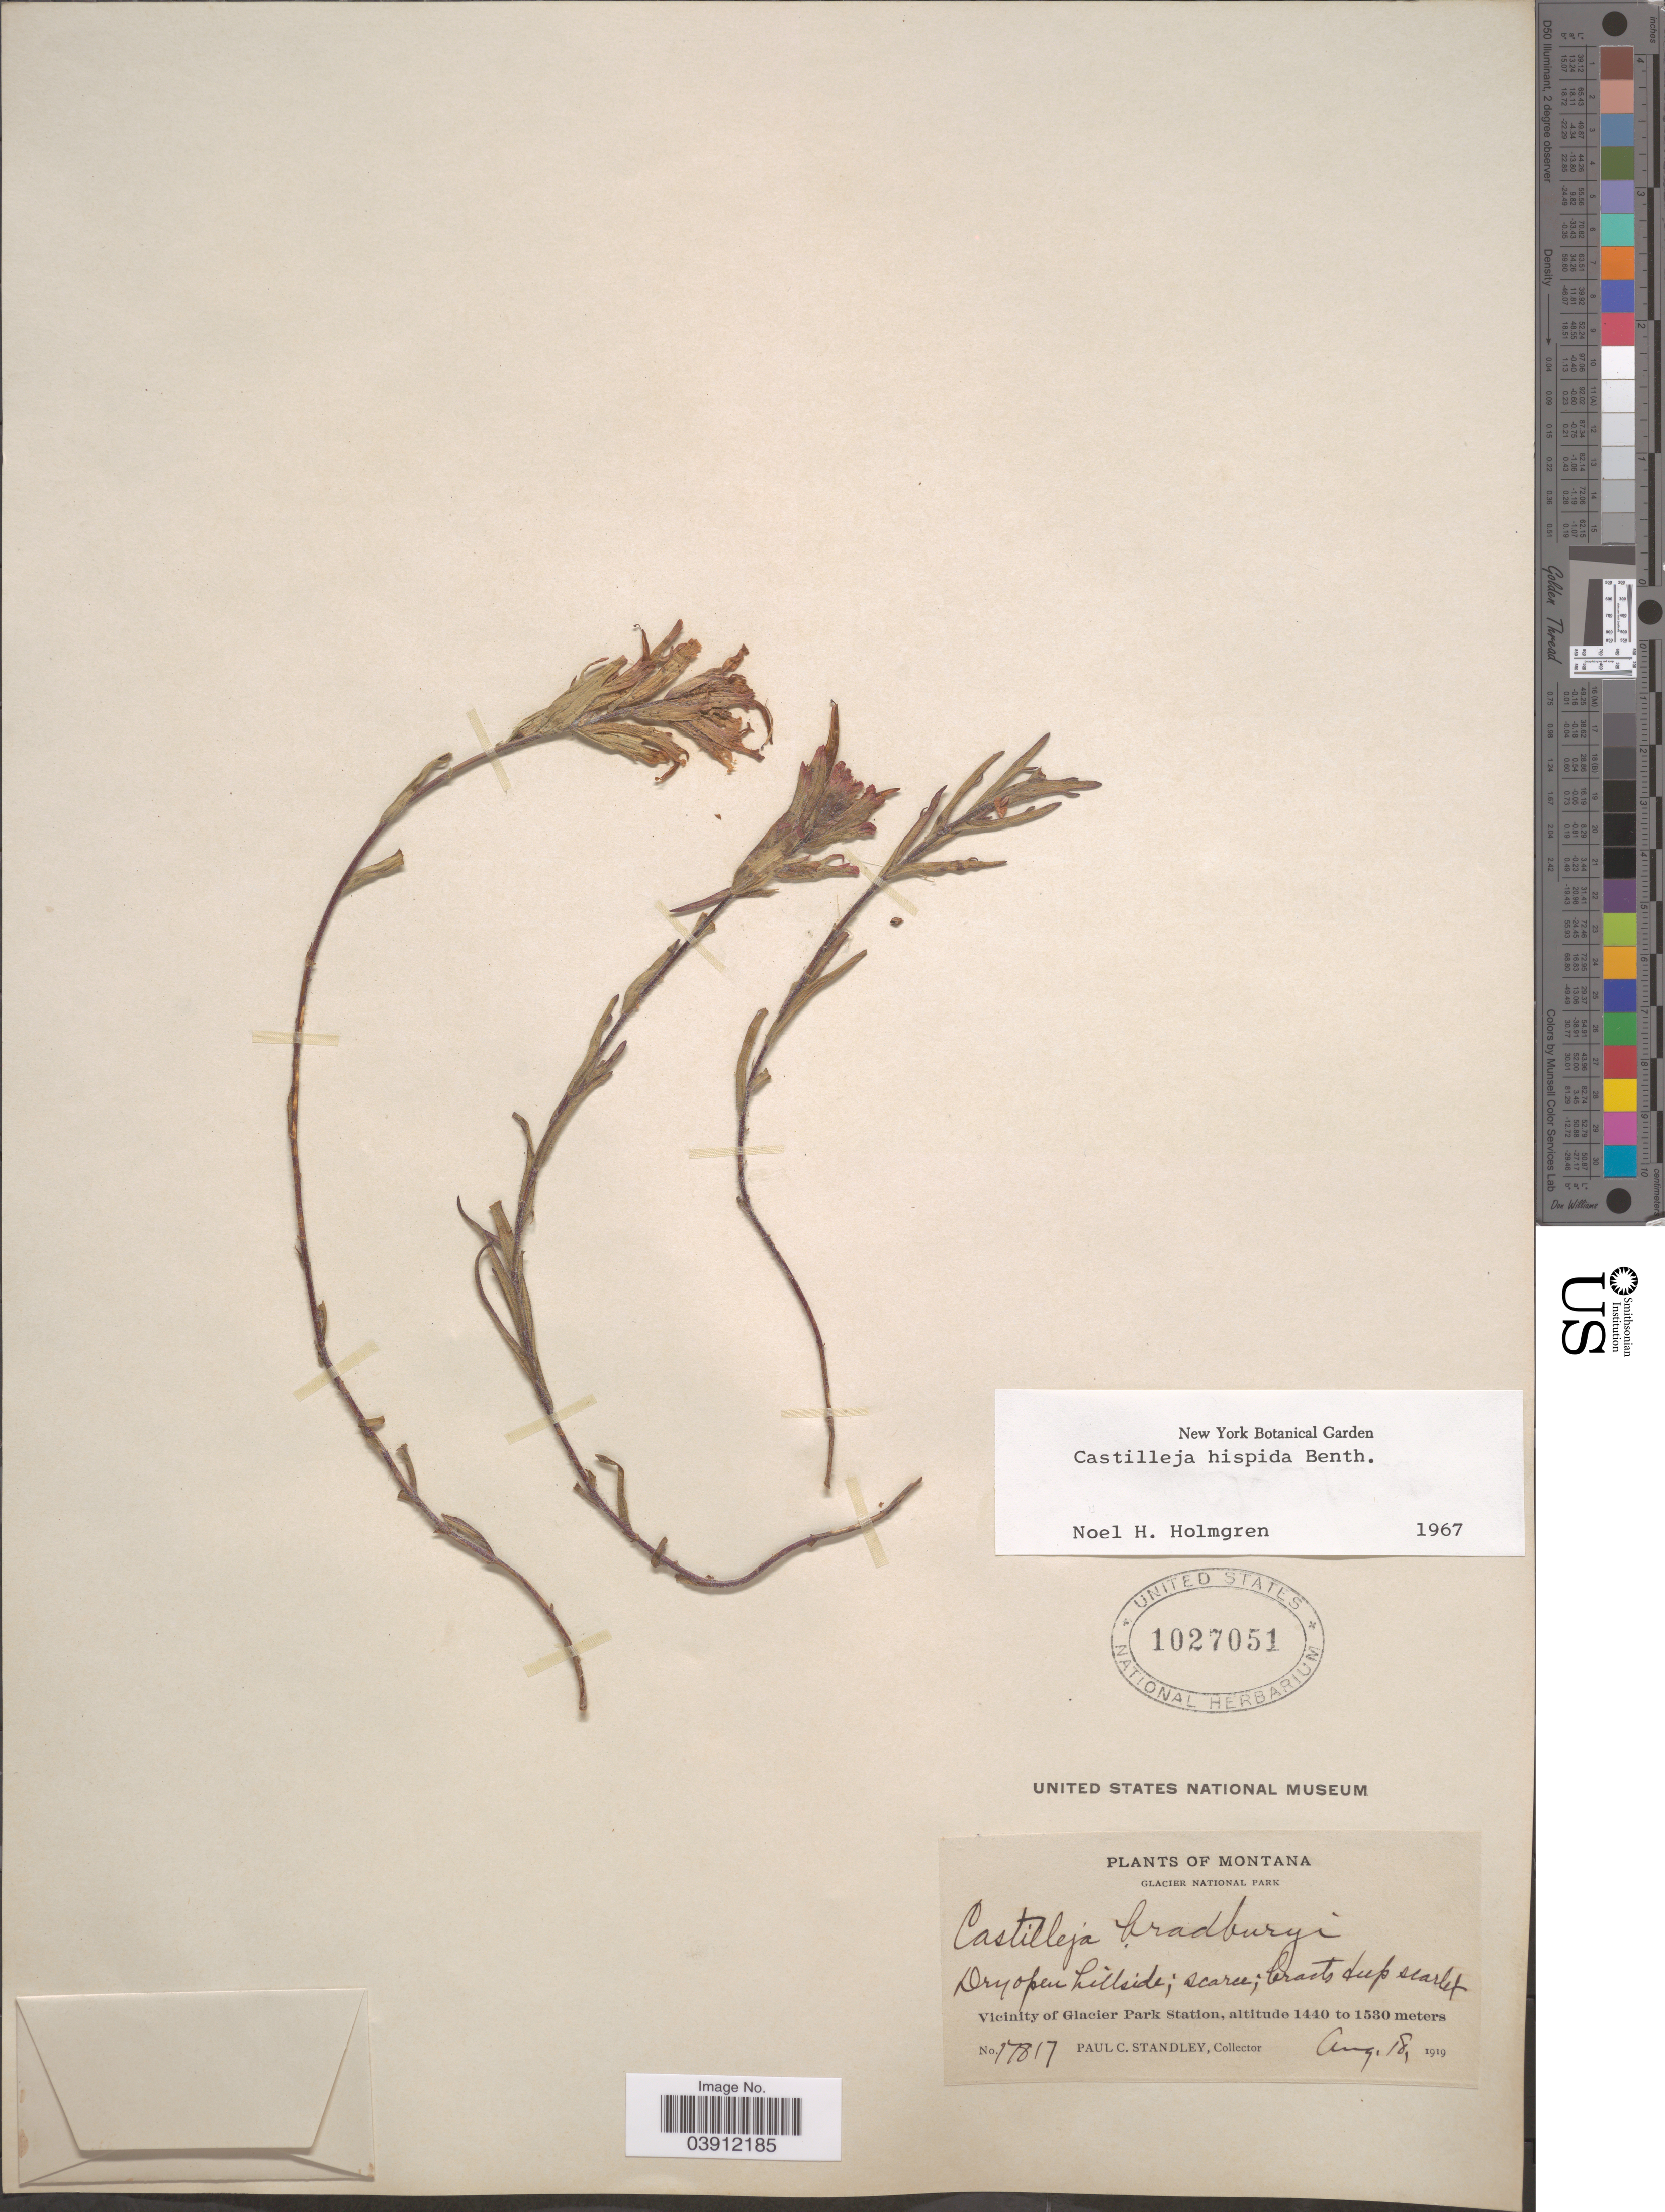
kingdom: Plantae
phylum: Tracheophyta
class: Magnoliopsida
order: Lamiales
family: Orobanchaceae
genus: Castilleja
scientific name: Castilleja hispida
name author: Benth. ex Hook.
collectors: P. C. Standley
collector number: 17817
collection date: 1919-08-18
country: United States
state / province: Montana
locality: Glacier National Park. Vicinity of Glacier Park Station.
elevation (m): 1440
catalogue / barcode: US 1027051